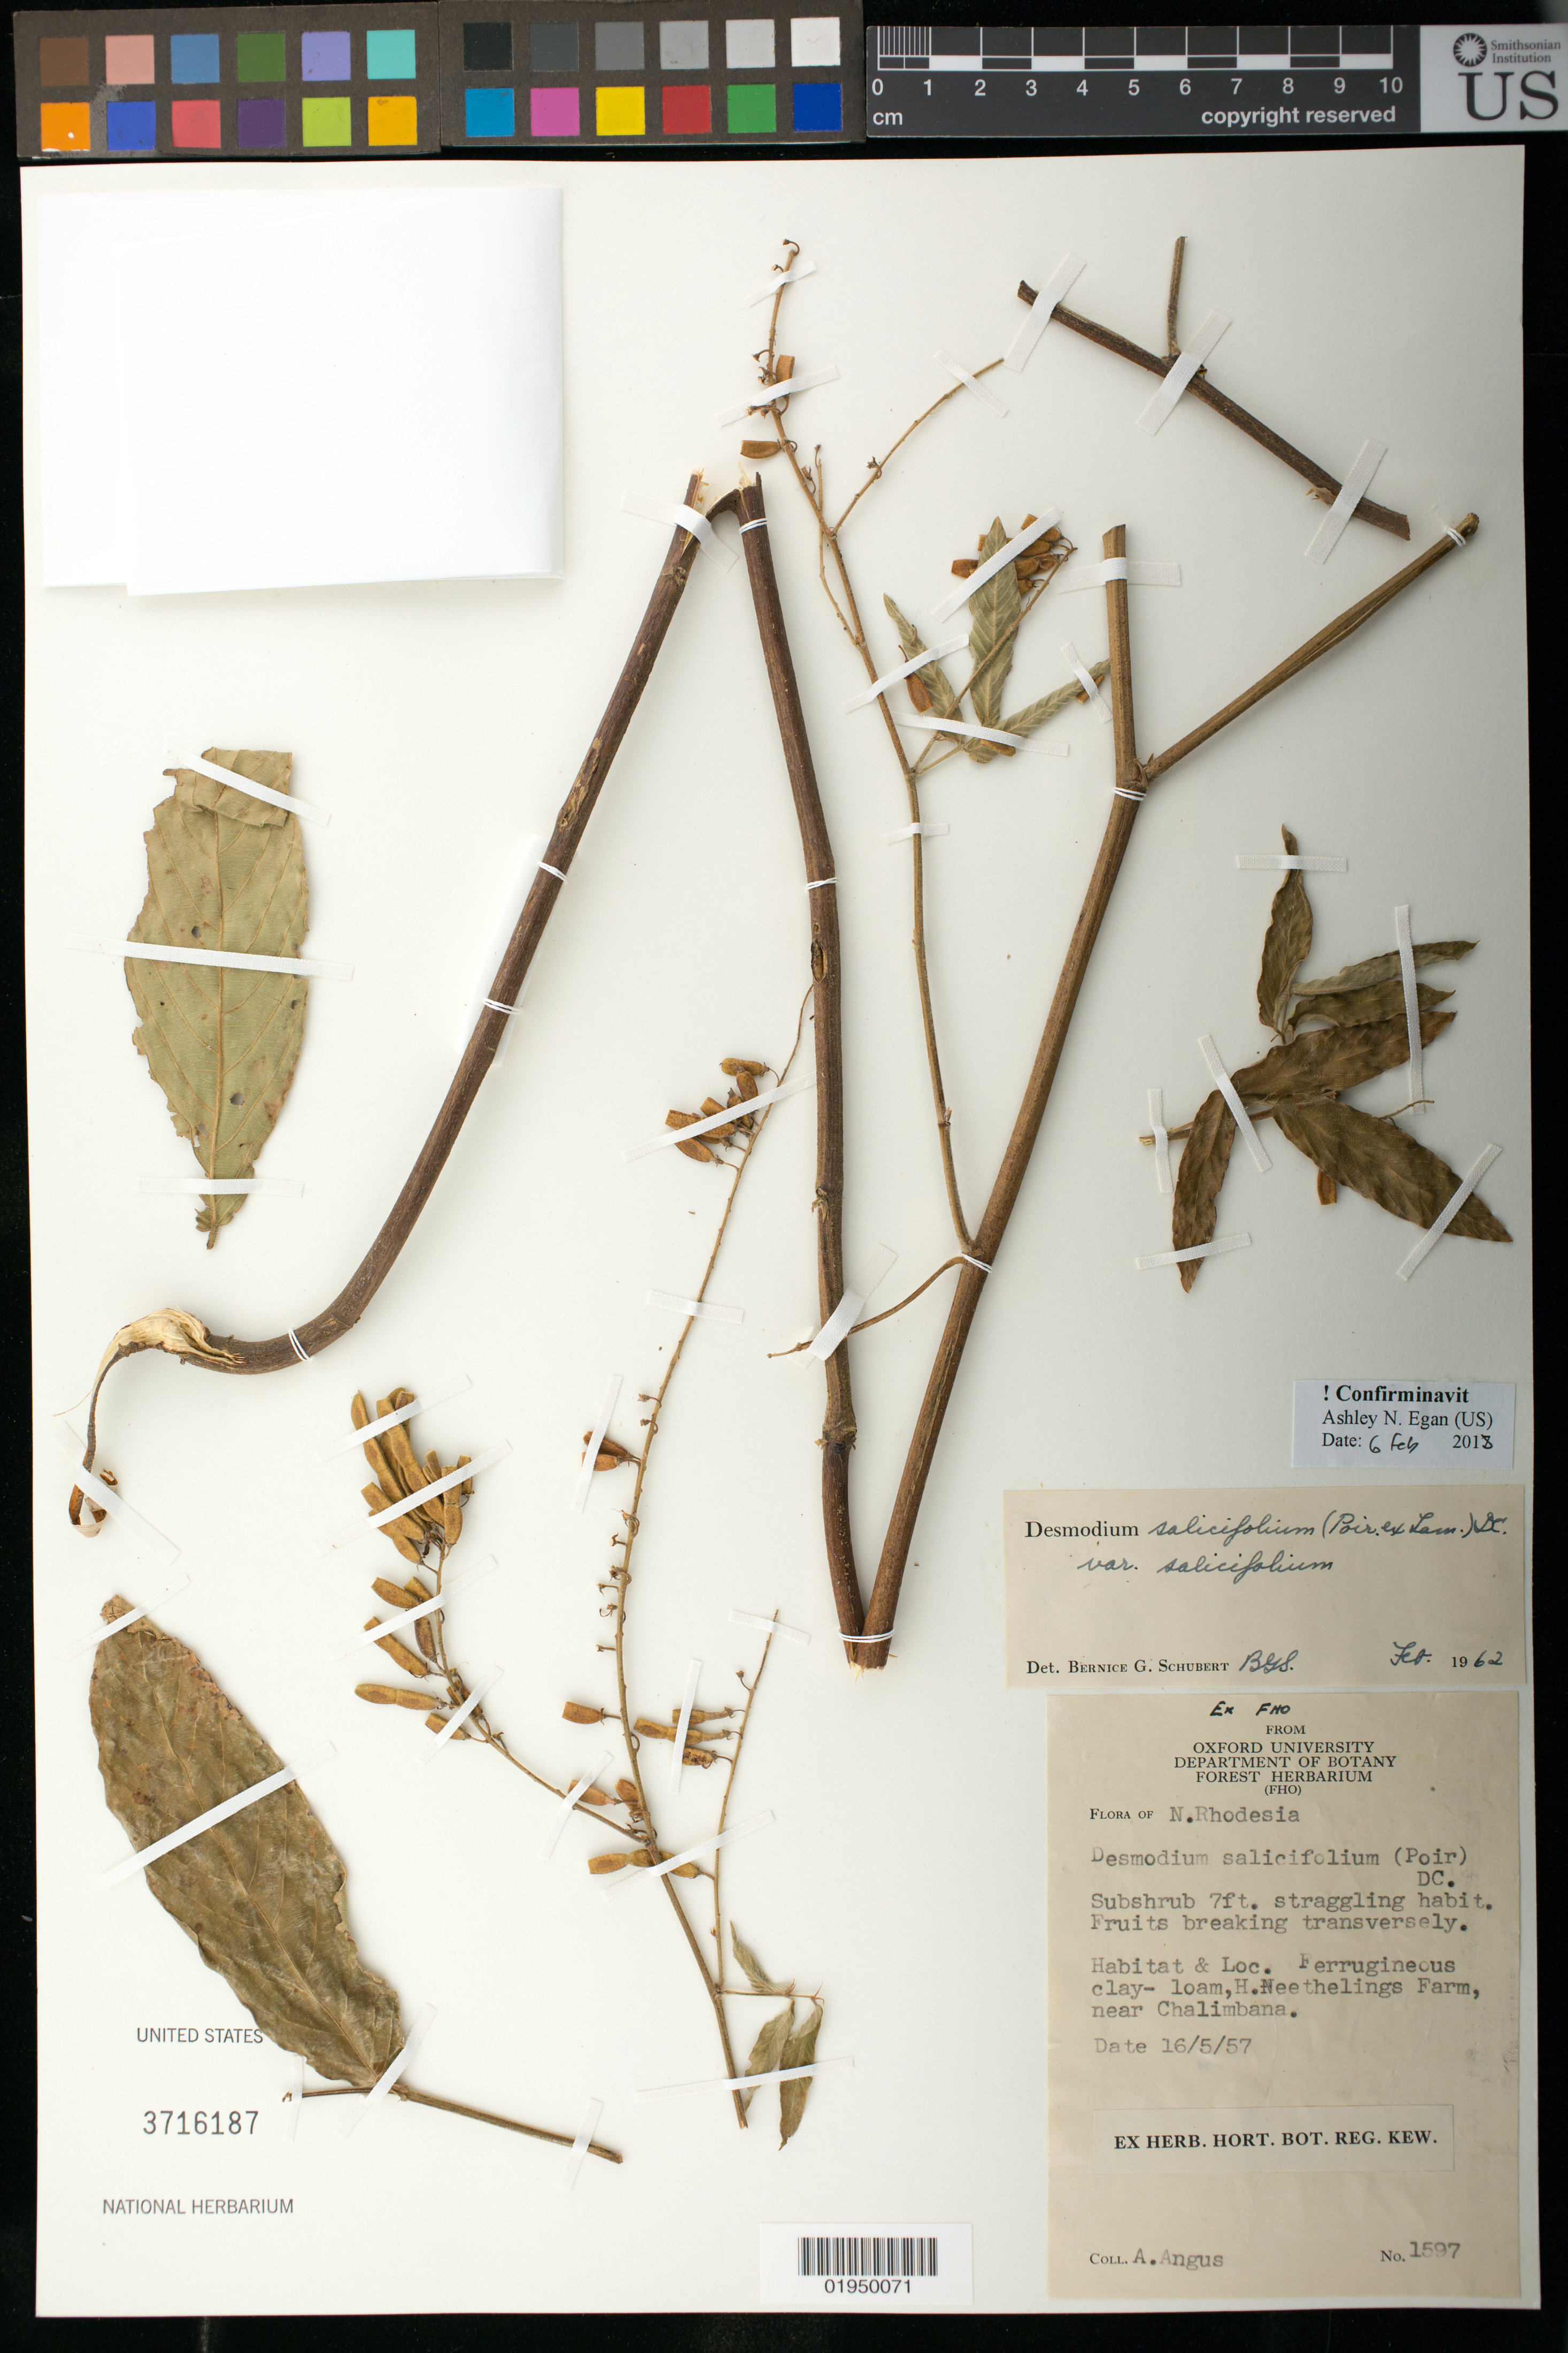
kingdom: Plantae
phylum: Tracheophyta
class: Magnoliopsida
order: Fabales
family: Fabaceae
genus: Pleurolobus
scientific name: Pleurolobus salicifolius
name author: (Poir.) H. Ohashi & K. Ohashi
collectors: A. Angus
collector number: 1597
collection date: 1957-05-16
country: Zambia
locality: H. Neethelings Farm, near Chalimbana.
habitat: Ferrugineous clay- loam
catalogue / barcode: US 3716187